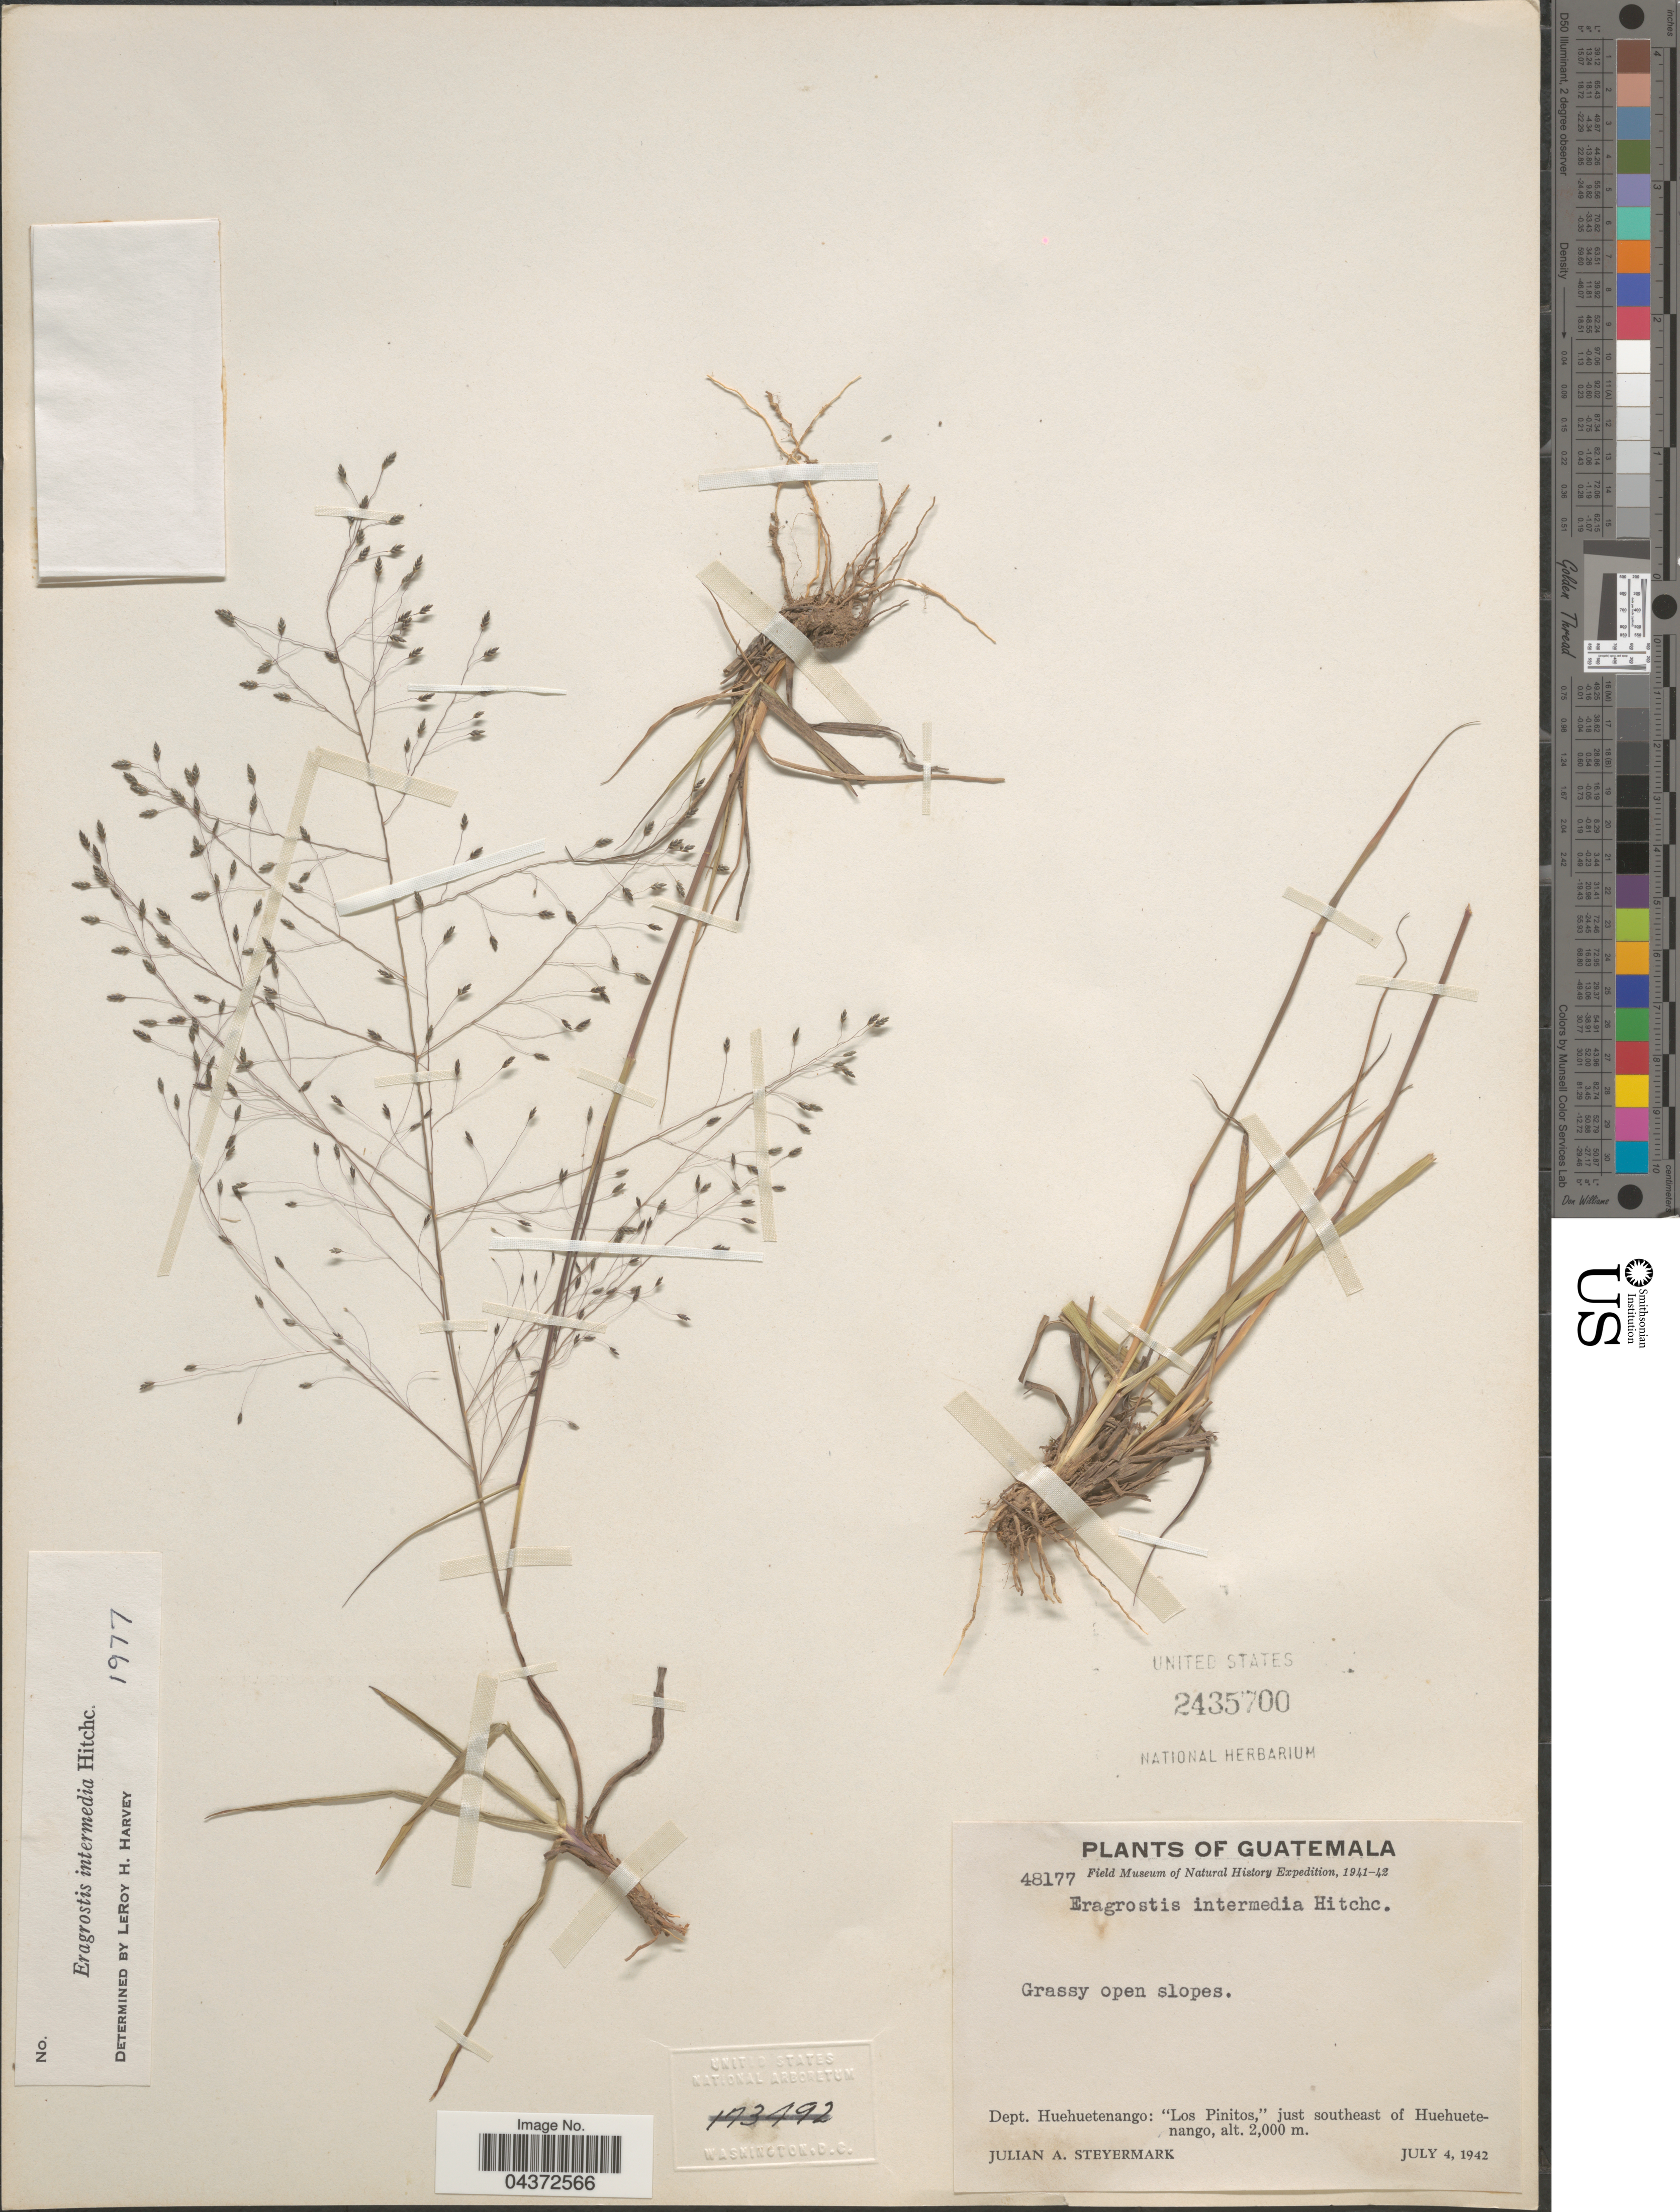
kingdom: Plantae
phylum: Tracheophyta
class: Liliopsida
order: Poales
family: Poaceae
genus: Eragrostis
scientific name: Eragrostis intermedia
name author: Hitchc.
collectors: J. Steyermark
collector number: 48177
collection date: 1942-07-04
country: Guatemala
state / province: Huehuetenango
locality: Field Museum of Natural History Expedition, 1941-42. Grassy open slopes. Dept. Huehuetenango: "Los Pinitos," just southeast of Huehuetenango.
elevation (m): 2000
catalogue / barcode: US 2435700